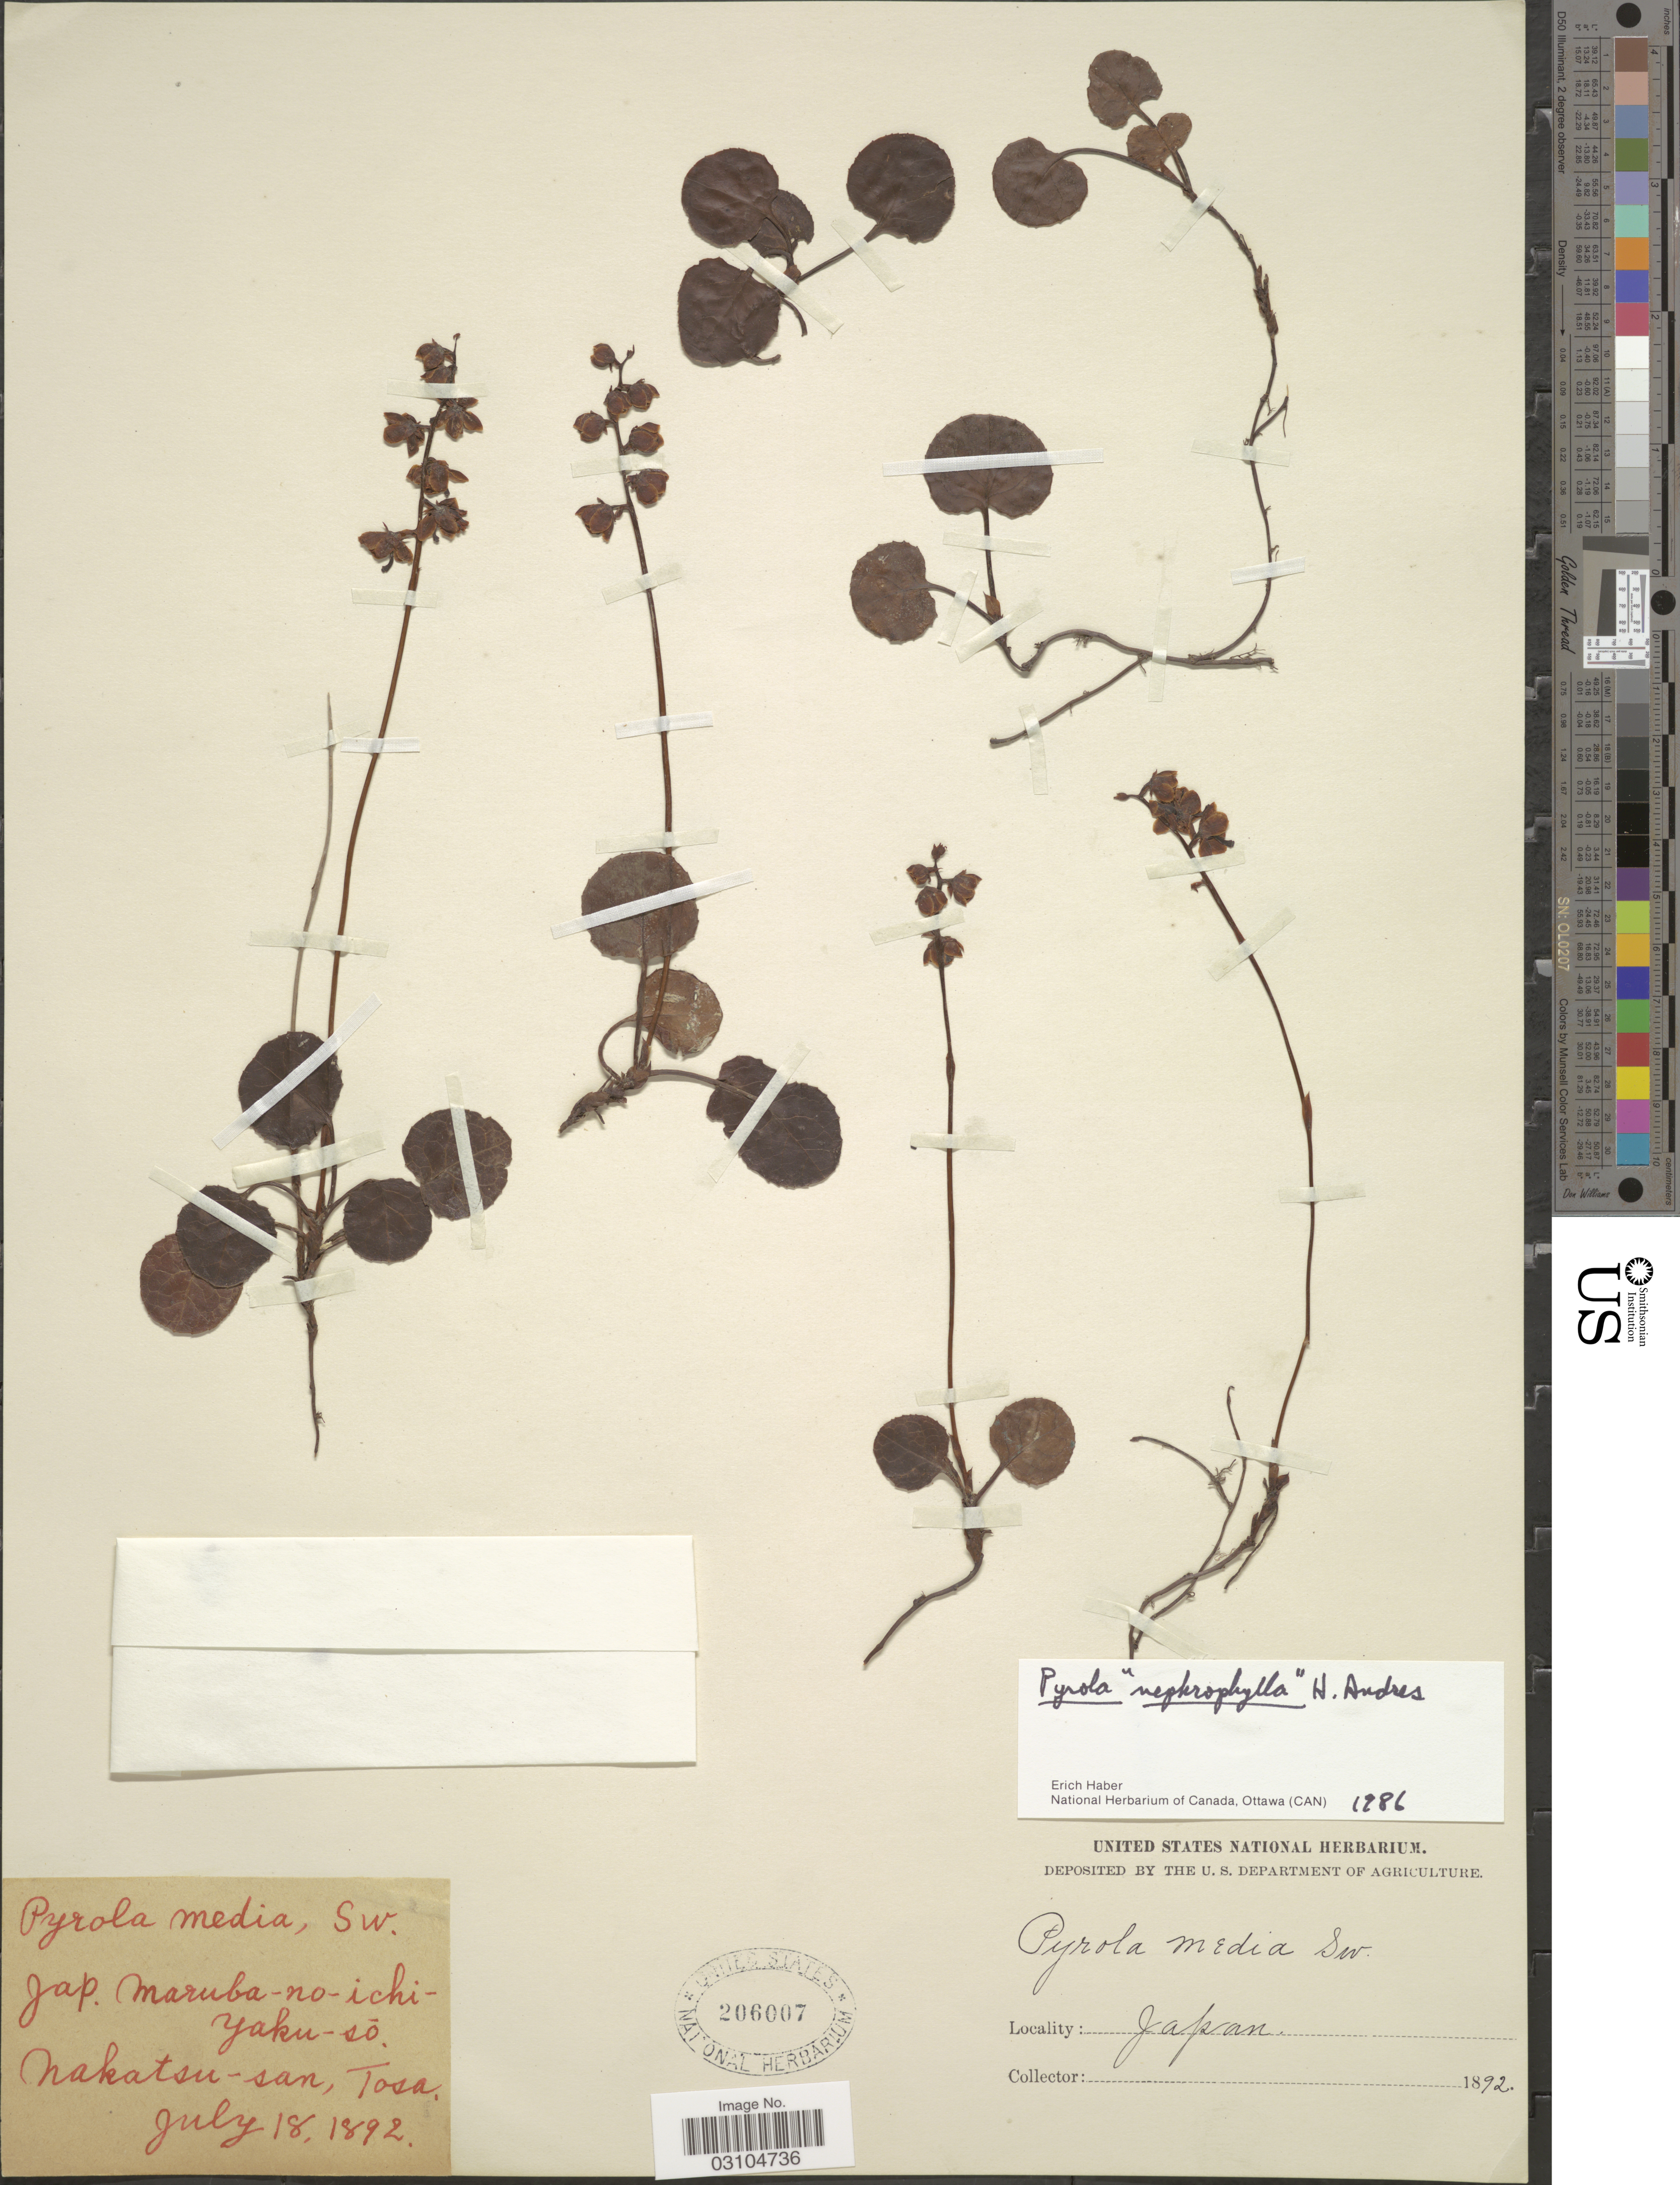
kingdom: Plantae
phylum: Tracheophyta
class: Magnoliopsida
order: Ericales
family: Ericaceae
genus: Pyrola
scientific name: Pyrola nephrophylla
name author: Andres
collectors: ex herb. United States National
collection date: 1892-07-18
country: Japan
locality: Nakatsu-san, Tosa.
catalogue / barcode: US 206007